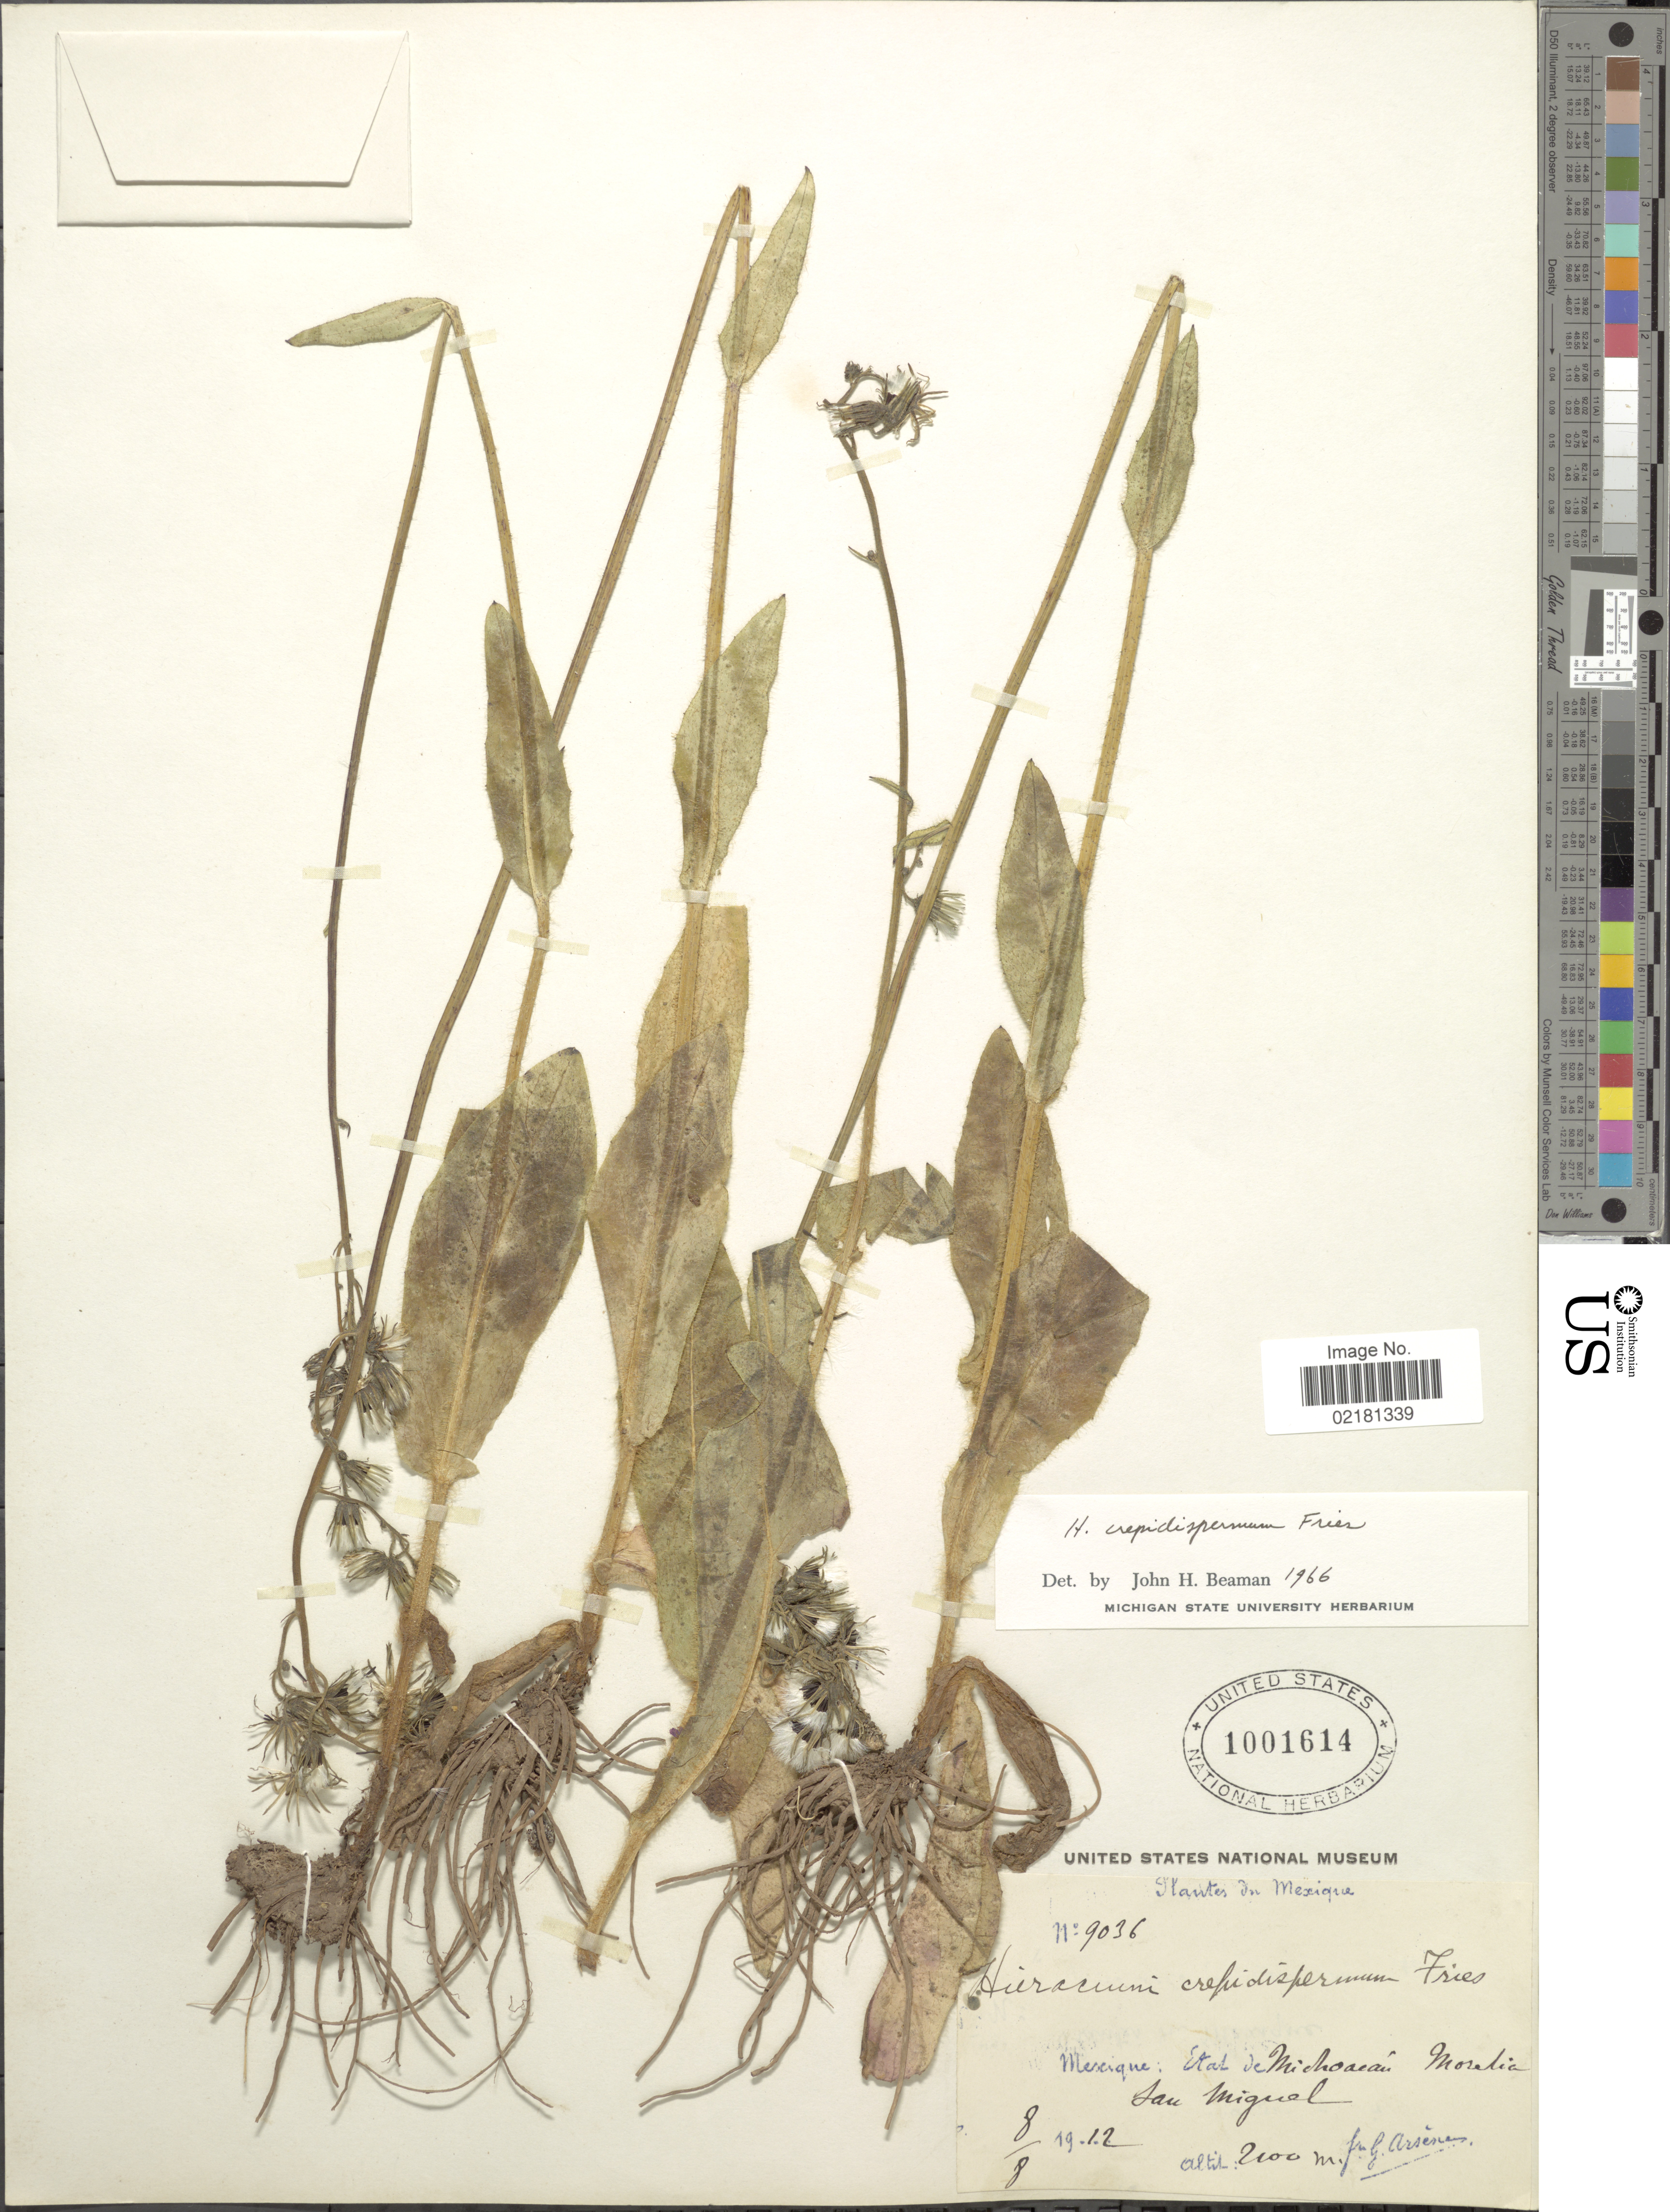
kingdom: Plantae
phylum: Tracheophyta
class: Magnoliopsida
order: Asterales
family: Asteraceae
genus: Hieracium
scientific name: Hieracium crepidispermum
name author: Fr.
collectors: Bro. G. Arsène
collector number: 9036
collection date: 1912-08-08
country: Mexico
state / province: Michoacán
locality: Morelia, San Miguel.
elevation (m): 2100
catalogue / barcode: US 1001614